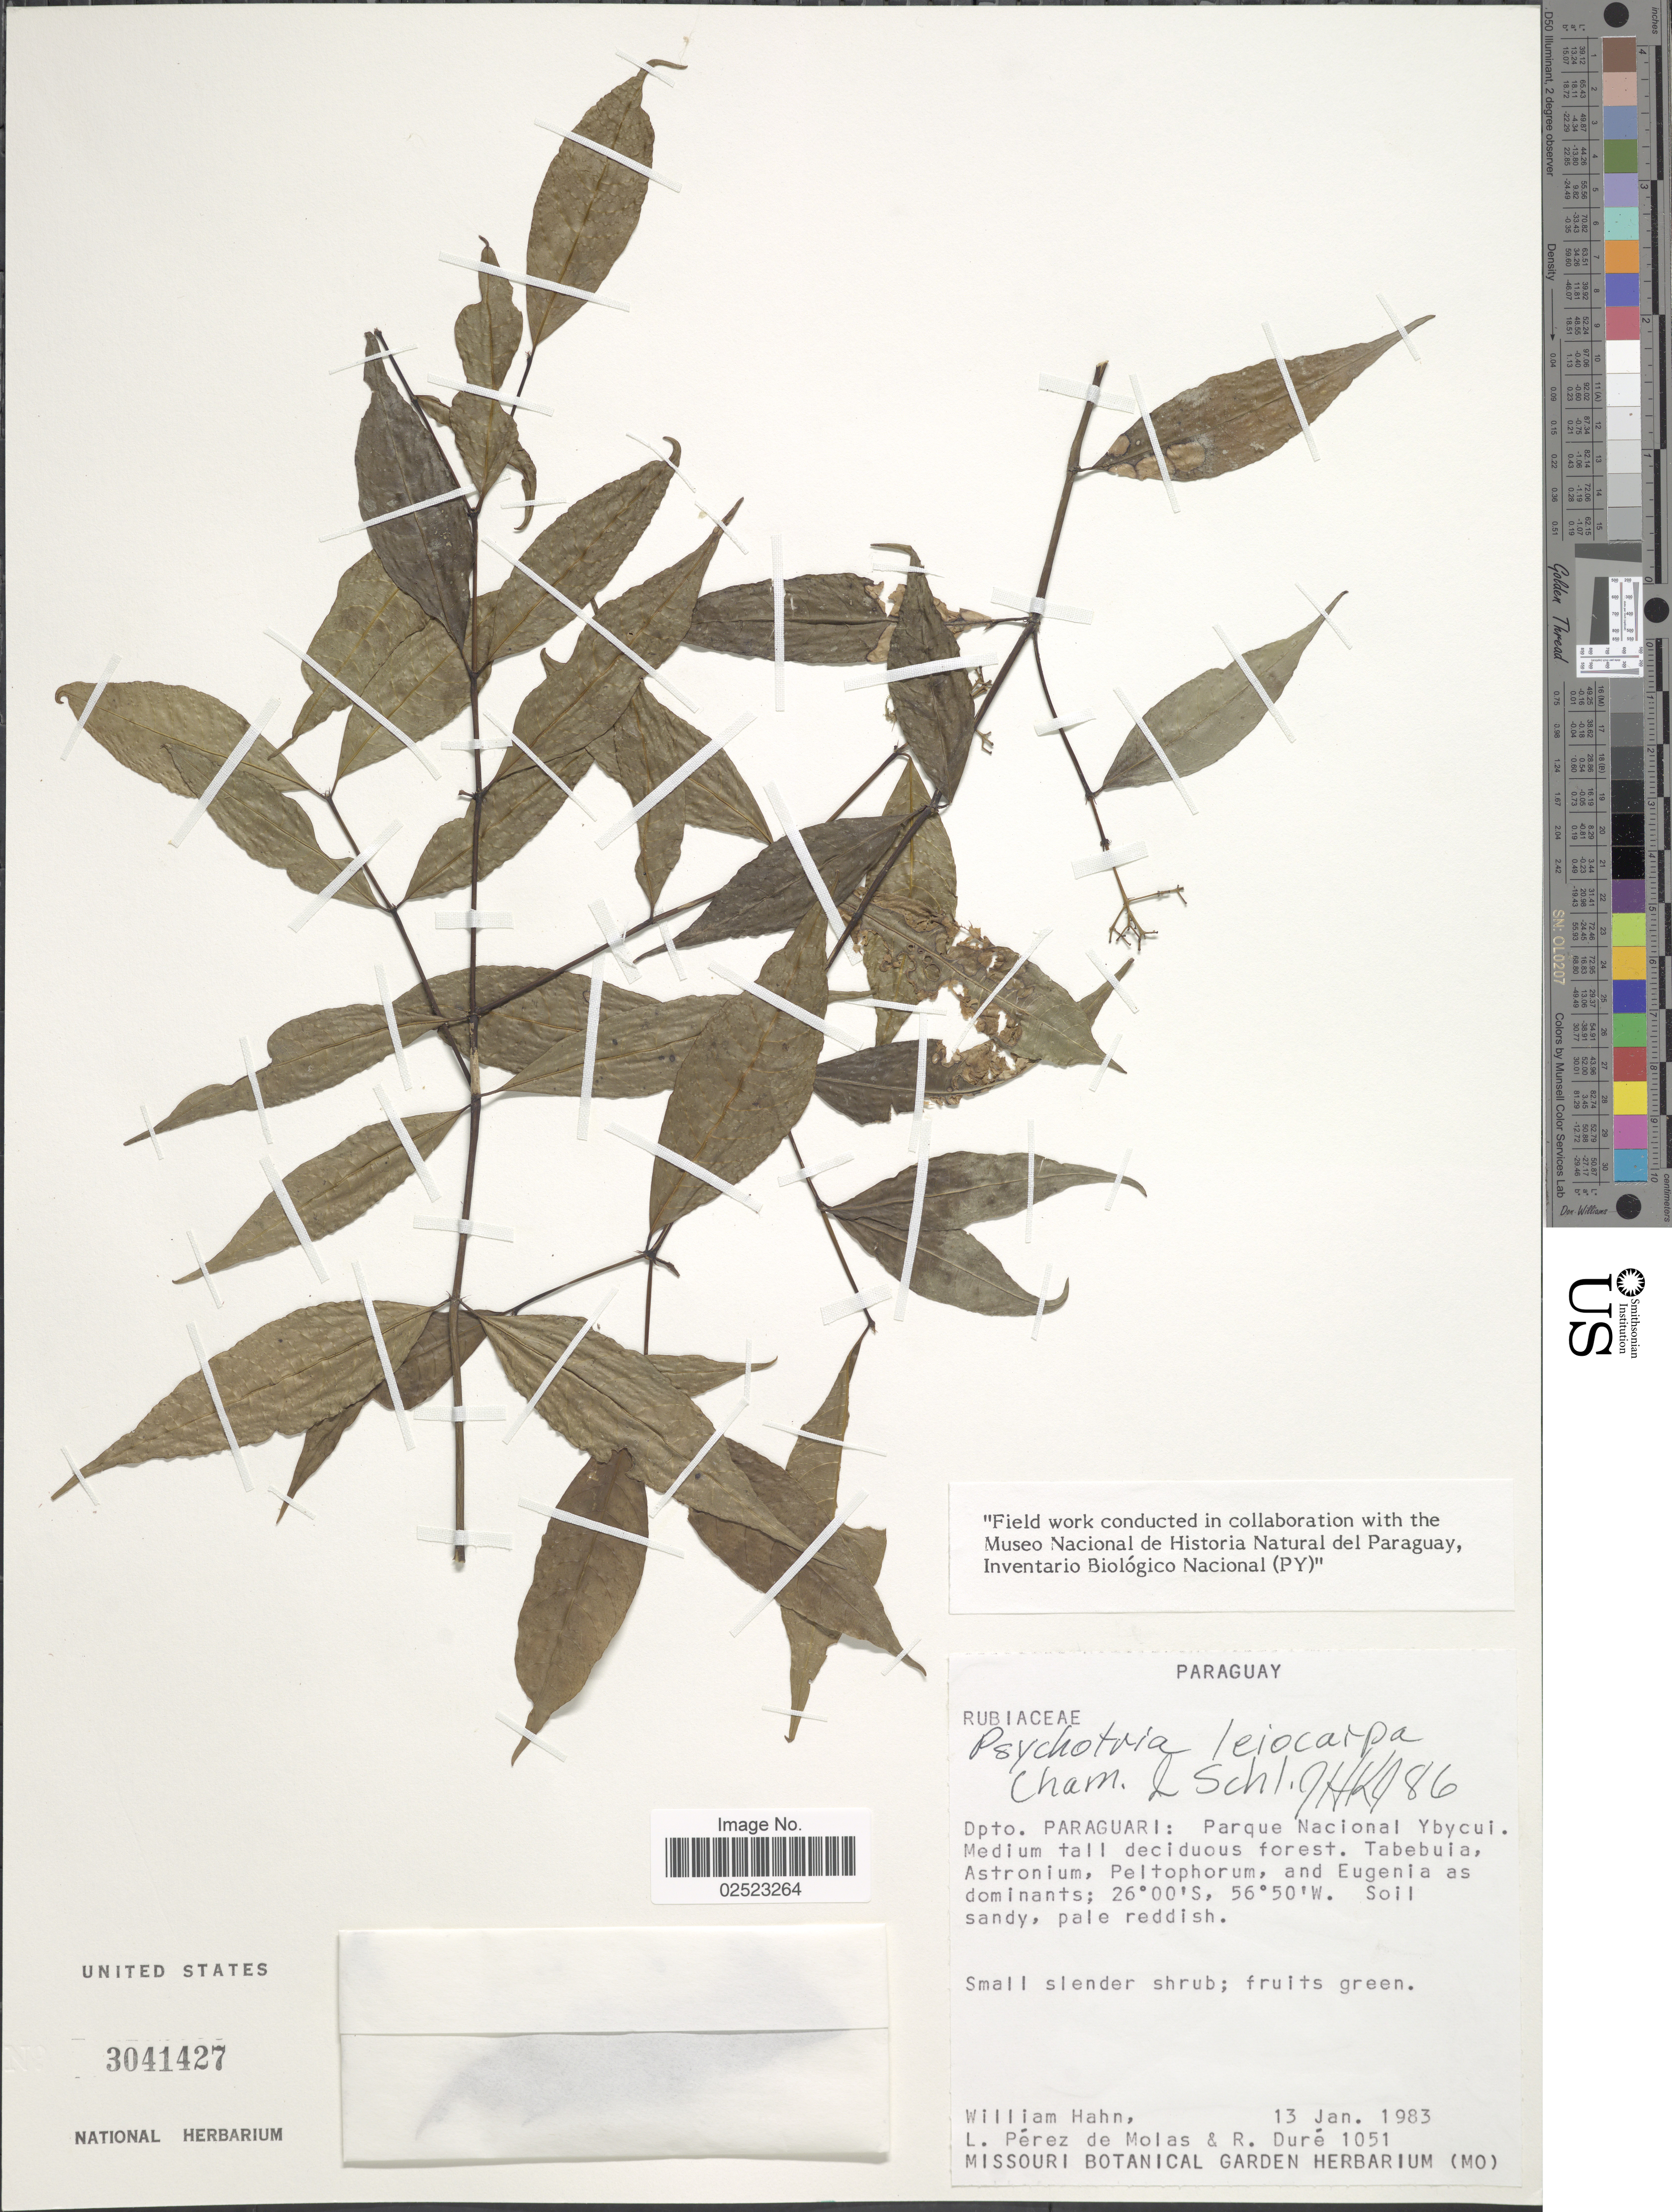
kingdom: Plantae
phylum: Tracheophyta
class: Magnoliopsida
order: Gentianales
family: Rubiaceae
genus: Psychotria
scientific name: Psychotria leiocarpa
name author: Cham. & Schltdl.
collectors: W. Hahn, L. Perez de Molas & R. Duré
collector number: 1051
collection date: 1983-01-13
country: Paraguay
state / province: Paraguari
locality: Dpto Paraguari: Parque Nacional Ybycui. Medium tall deciduous forest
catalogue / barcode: US 3041427